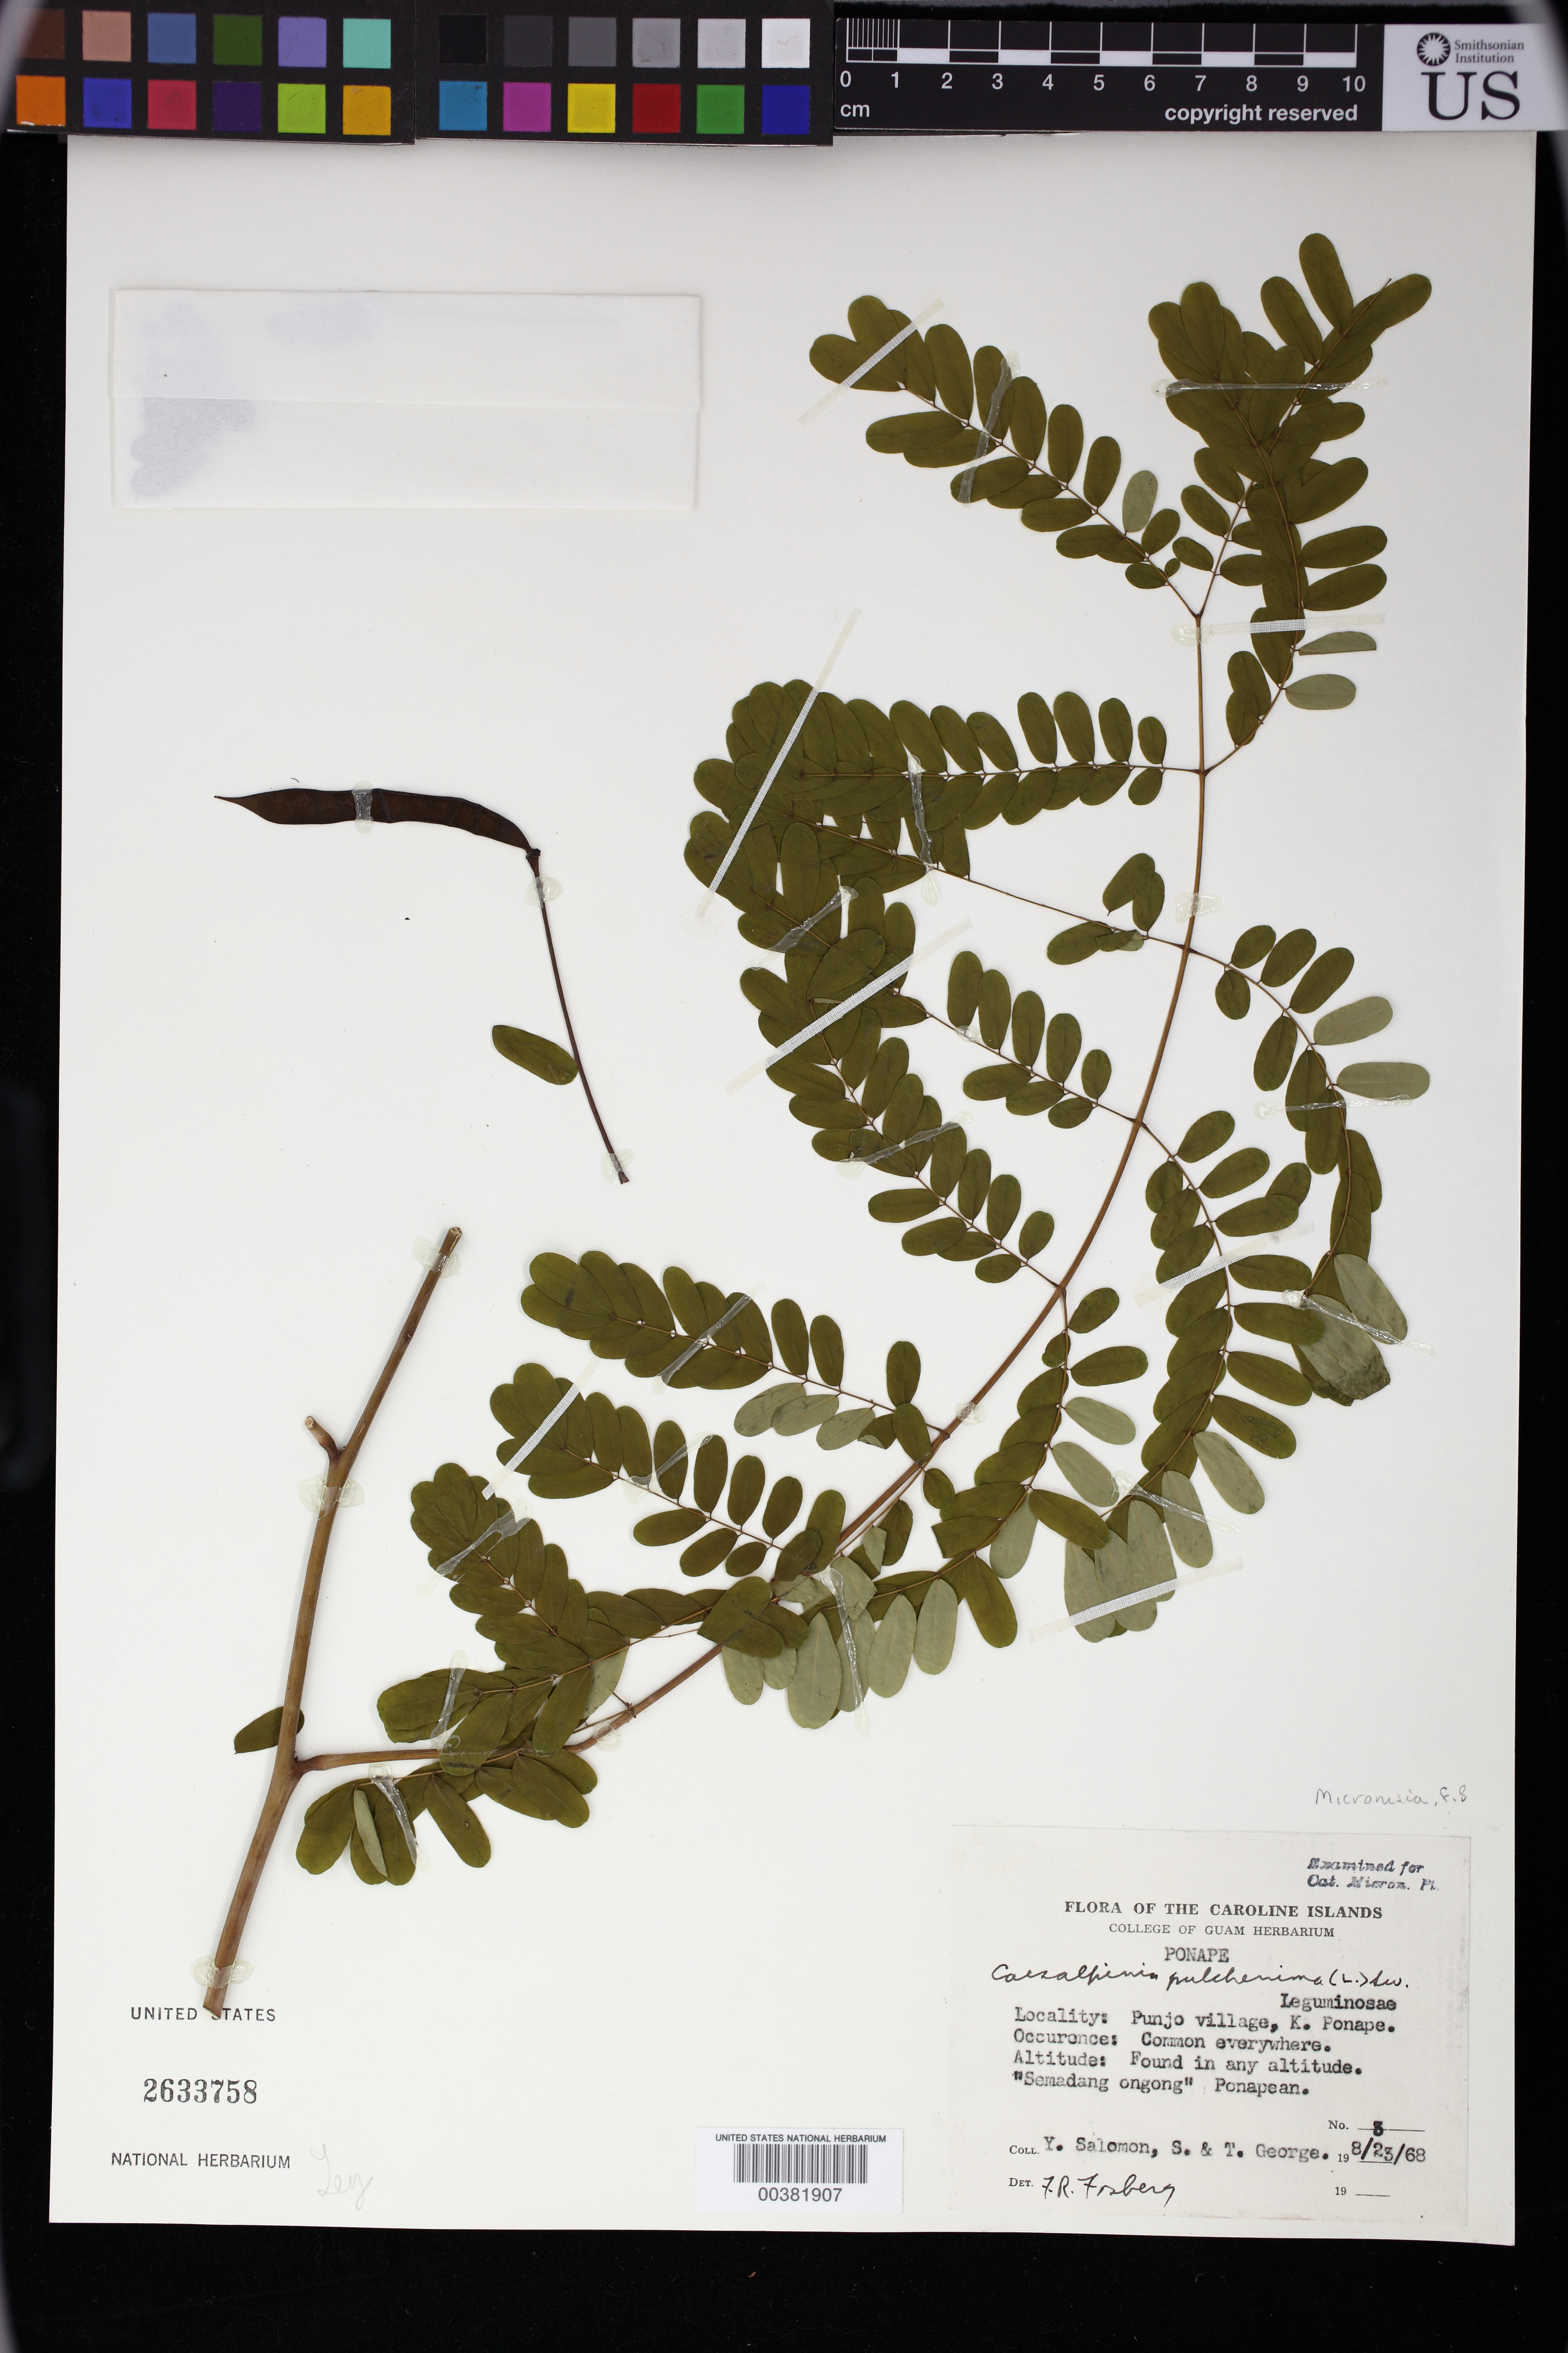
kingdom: Plantae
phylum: Tracheophyta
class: Magnoliopsida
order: Fabales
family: Fabaceae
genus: Caesalpinia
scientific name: Caesalpinia pulcherrima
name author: (L.) Sw.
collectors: Y. Salomon, S. George & T. George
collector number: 3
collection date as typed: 23 Aug 1968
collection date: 1968-08-23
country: Micronesia, Federated States of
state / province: Pohnpei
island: Pohnpei [Ponape]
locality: Punjo village, k. ponape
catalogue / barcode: US 2633758